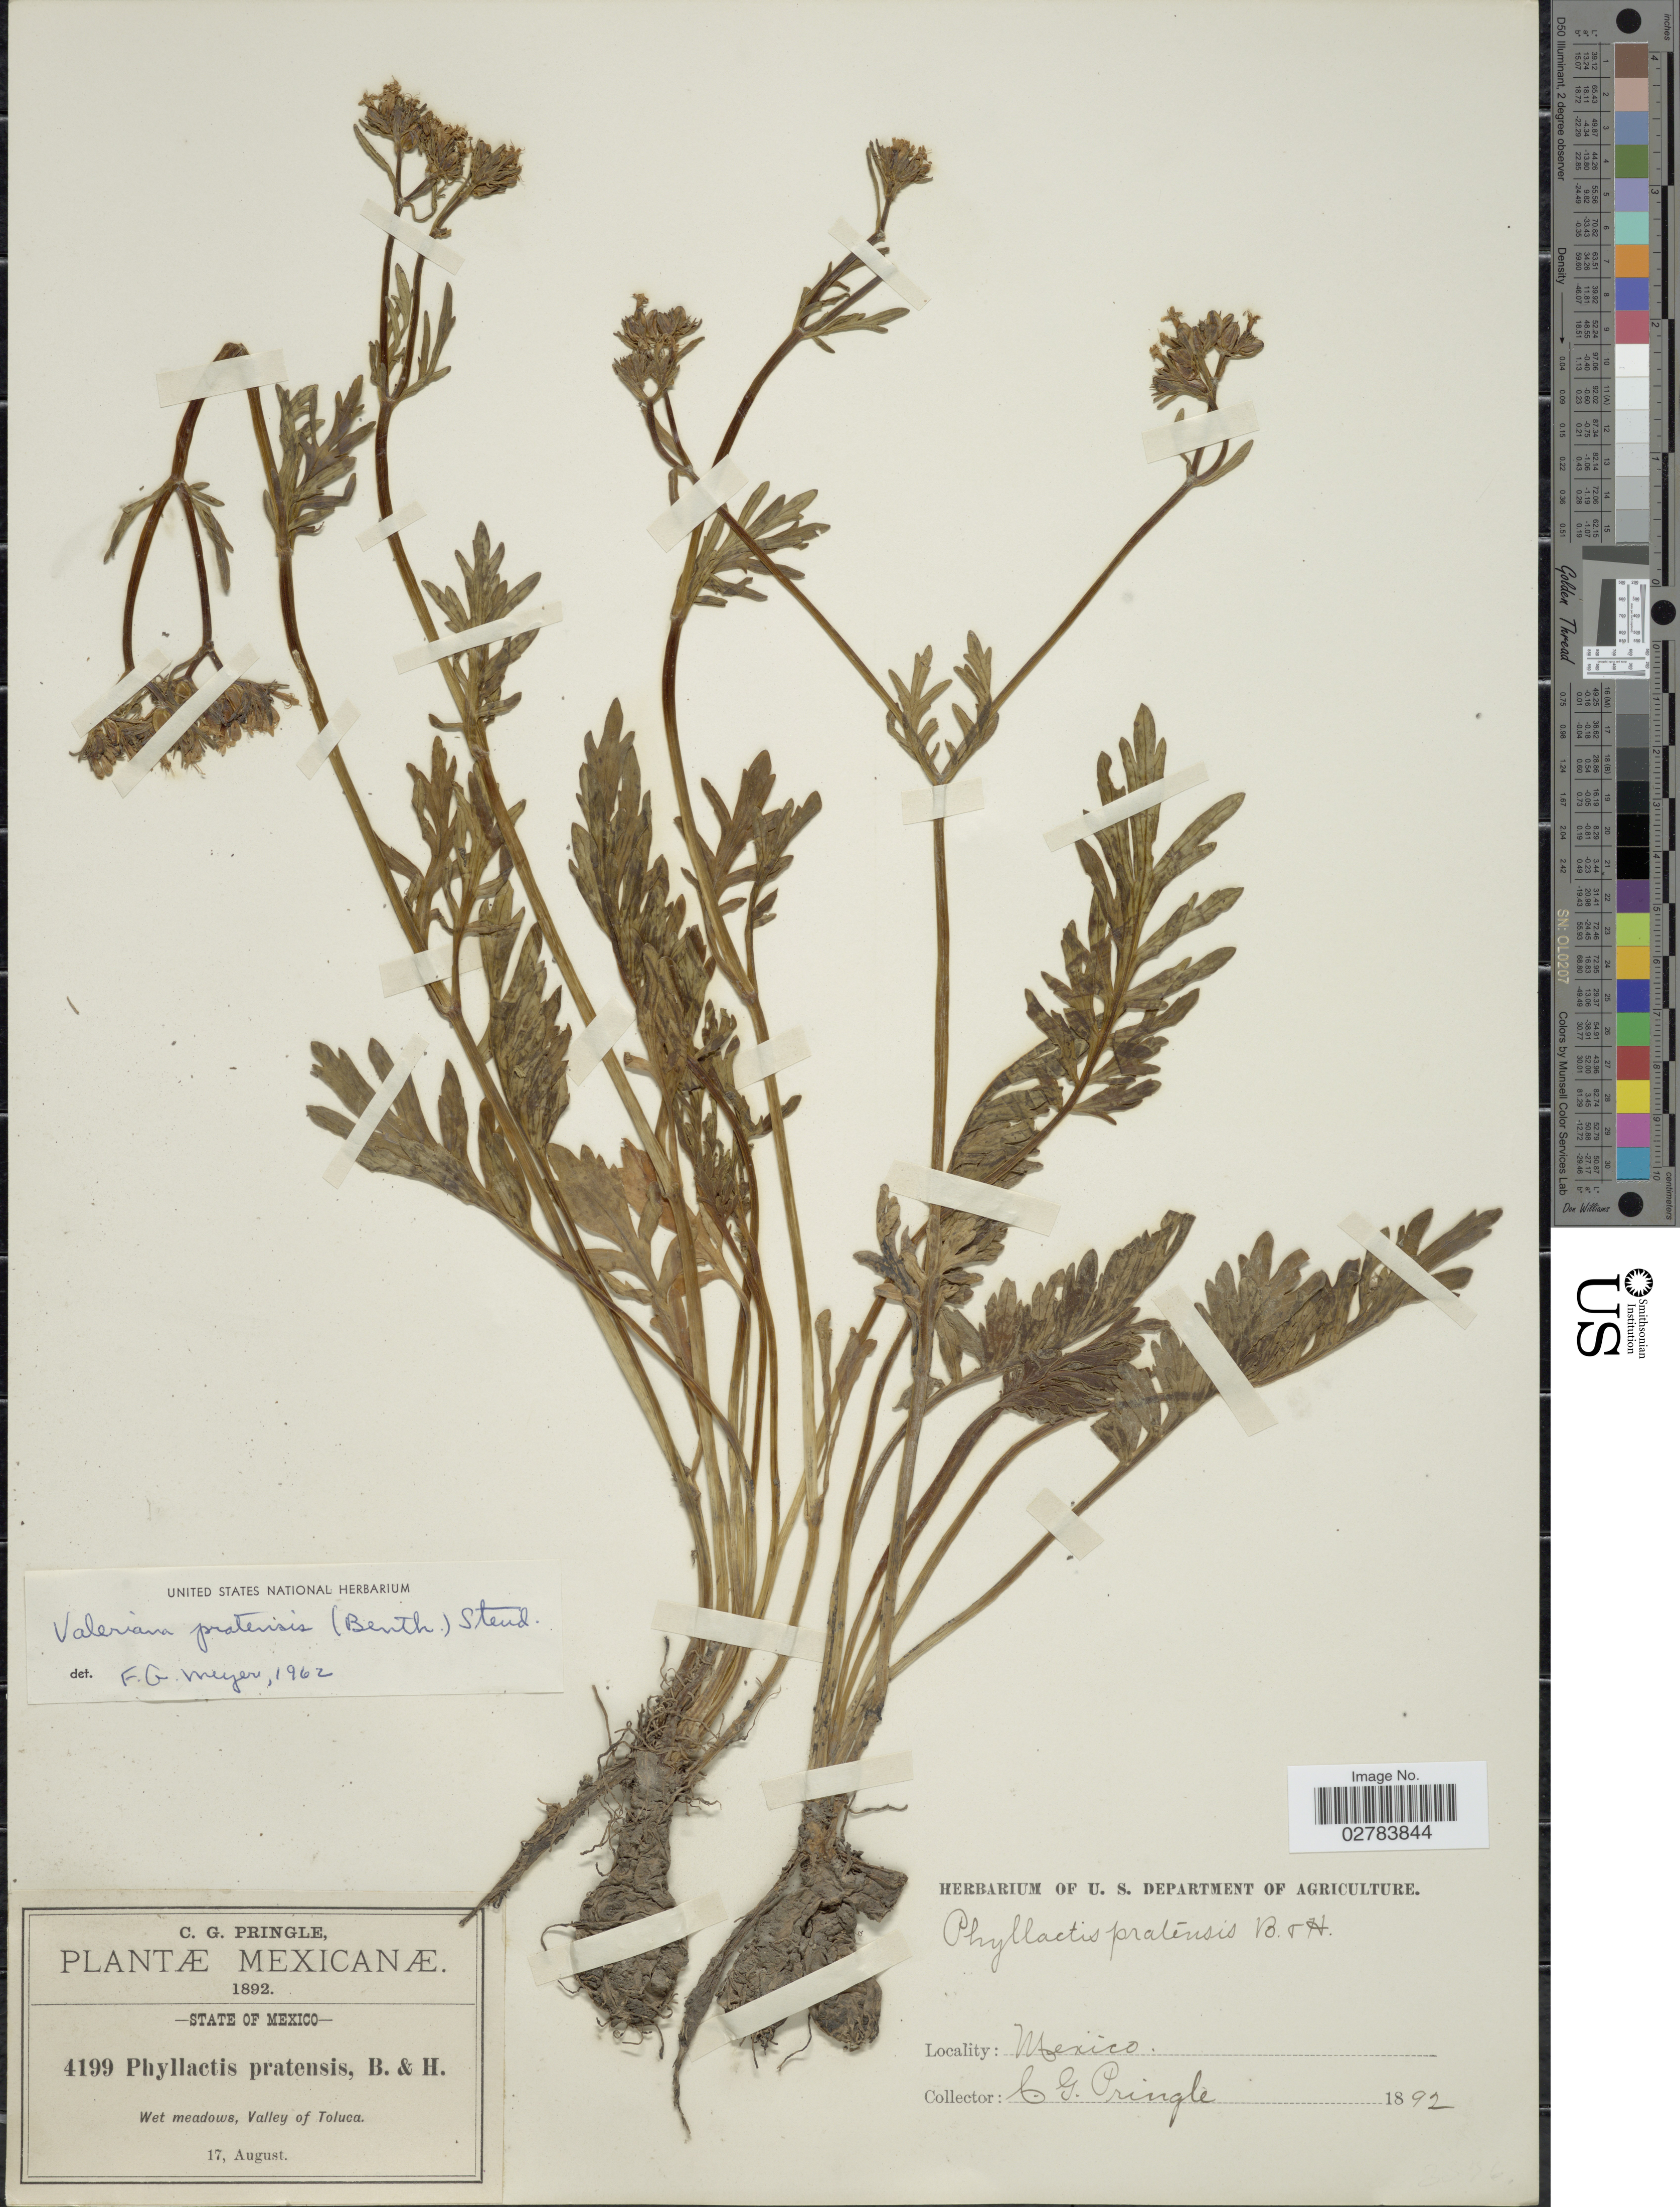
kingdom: Plantae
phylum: Tracheophyta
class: Magnoliopsida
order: Dipsacales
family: Caprifoliaceae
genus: Valeriana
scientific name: Valeriana pratensis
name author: Dierb. ex Walter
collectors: C. G. Pringle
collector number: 4199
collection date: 1892-08-17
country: Mexico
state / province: México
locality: State of Mexico, Wet meadows, Valley of Toluca.